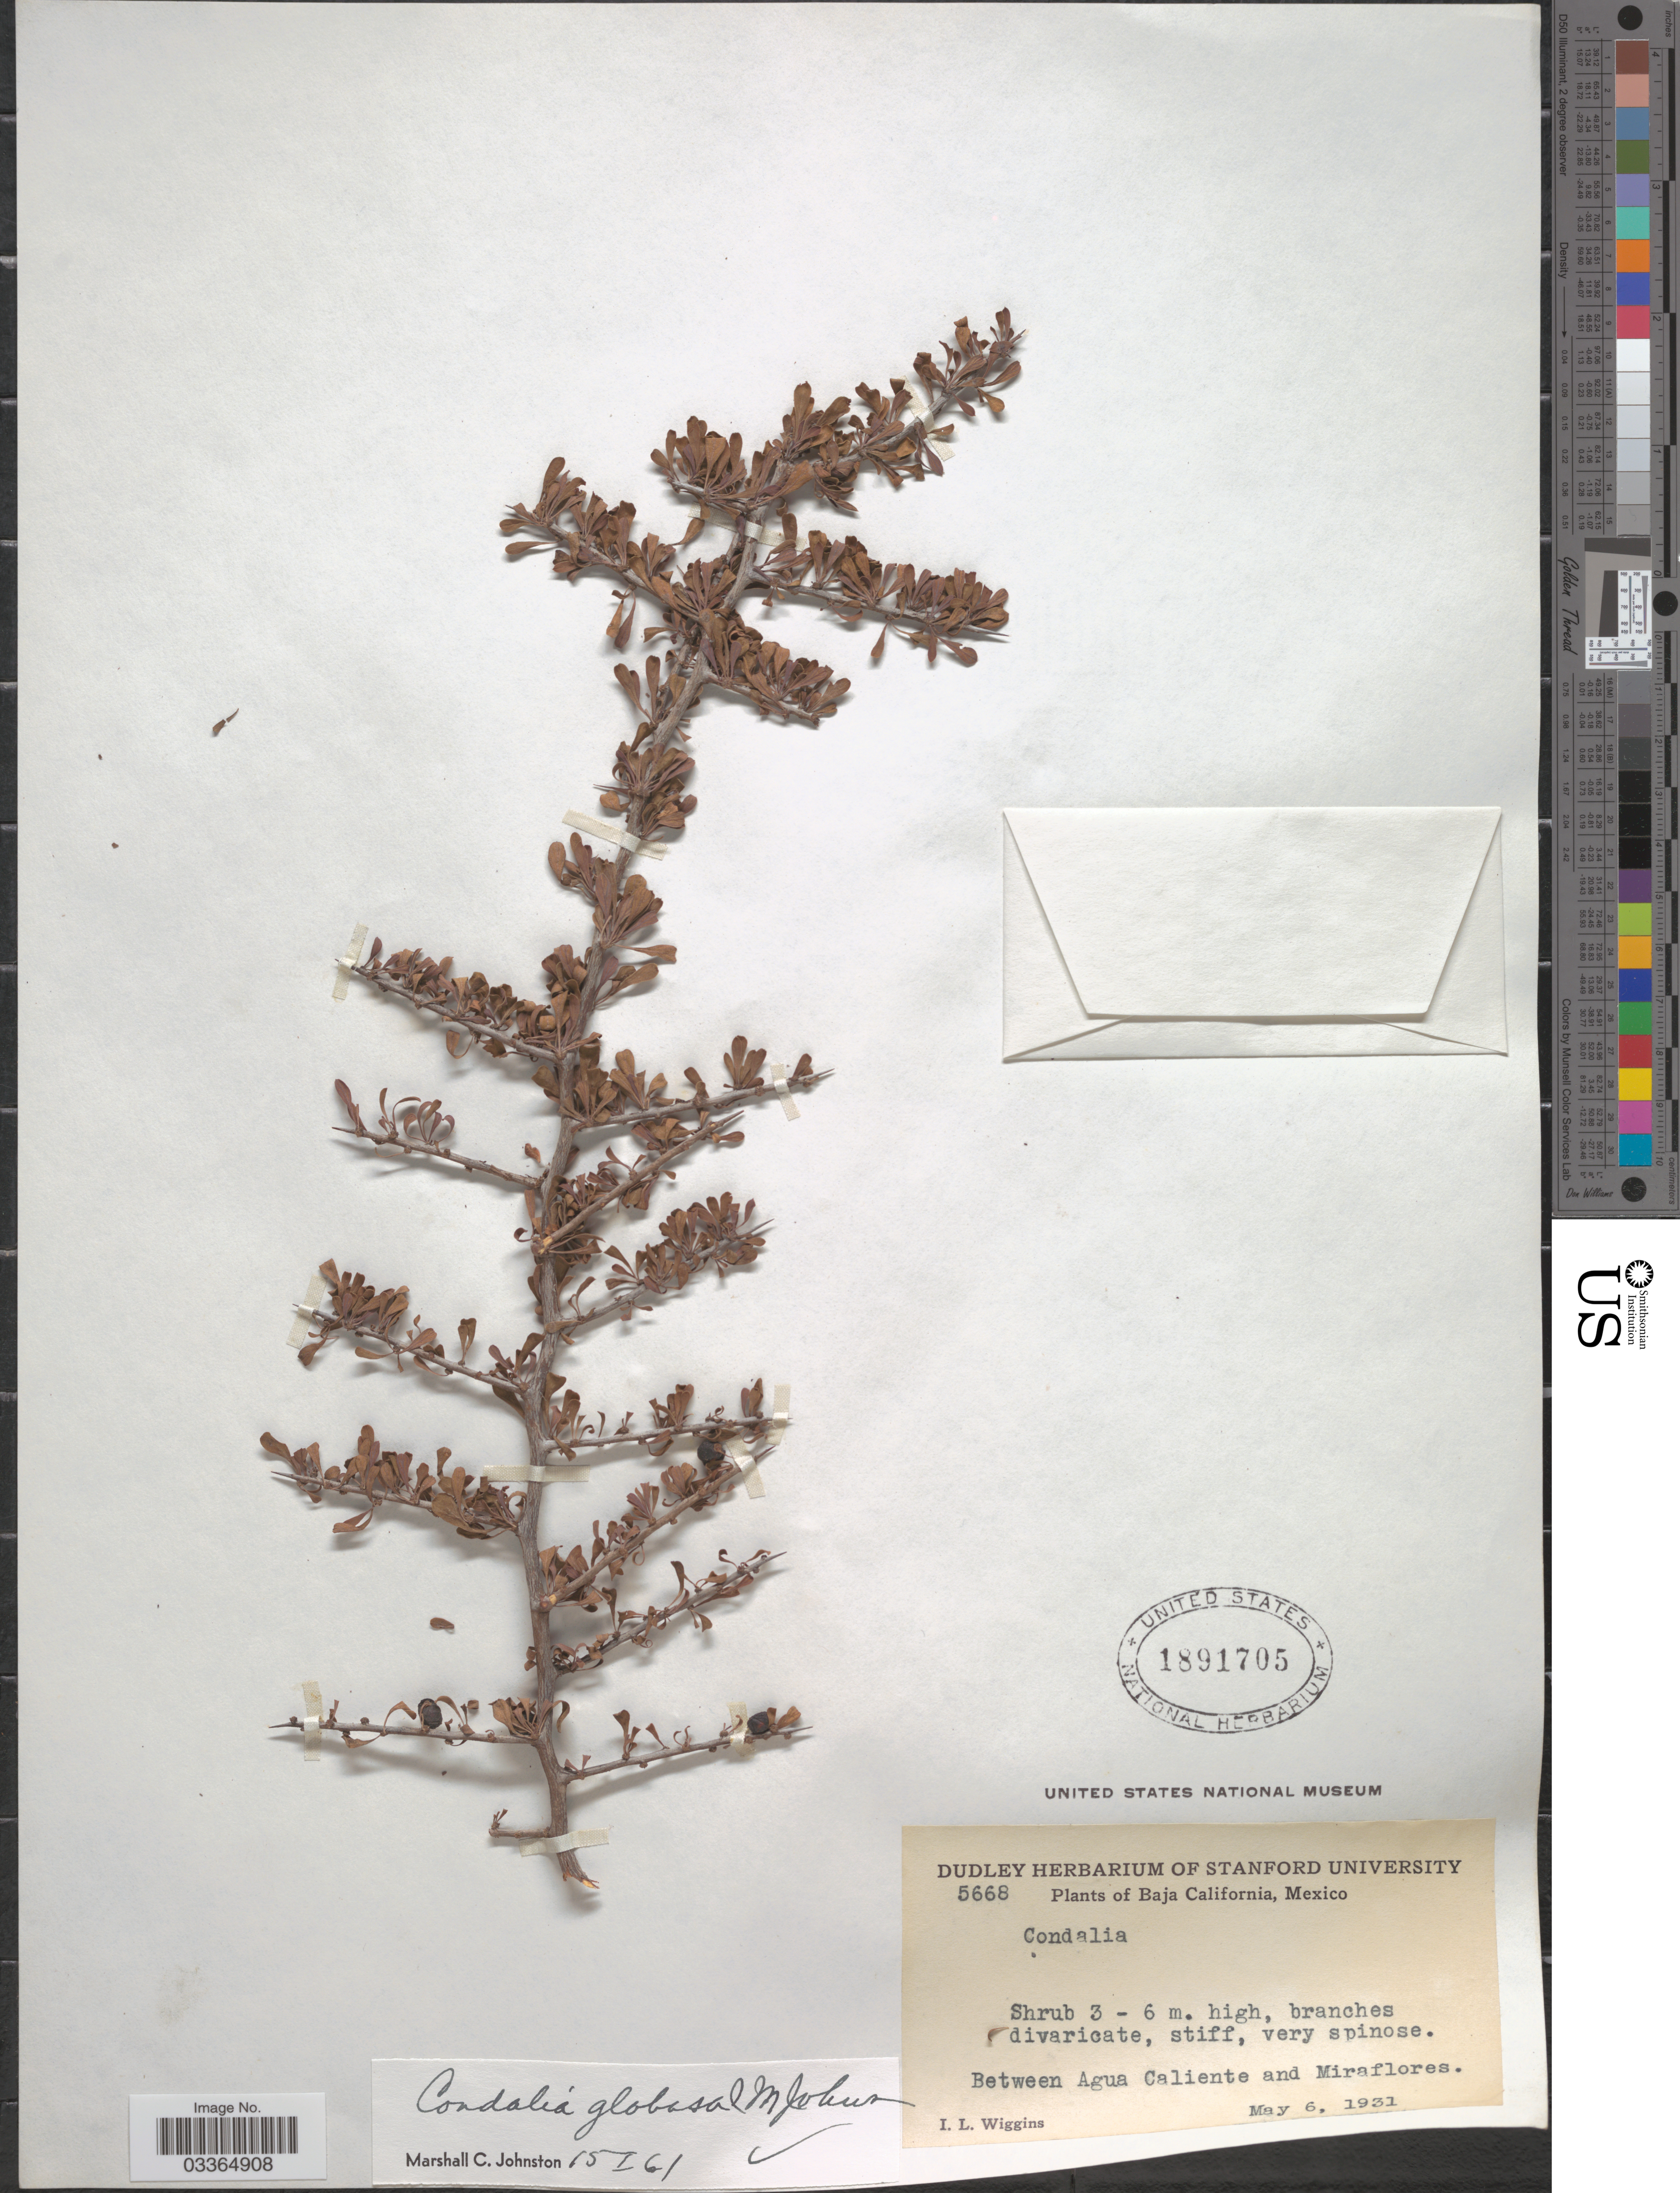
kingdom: Plantae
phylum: Tracheophyta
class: Magnoliopsida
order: Rosales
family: Rhamnaceae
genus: Condalia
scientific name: Condalia globosa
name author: I.M. Johnst.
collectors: I. L. Wiggins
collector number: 5668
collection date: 1931-05-06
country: Mexico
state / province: Baja California Sur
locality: Between Agua Caliente and Miraflores.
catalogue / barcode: US 1891705